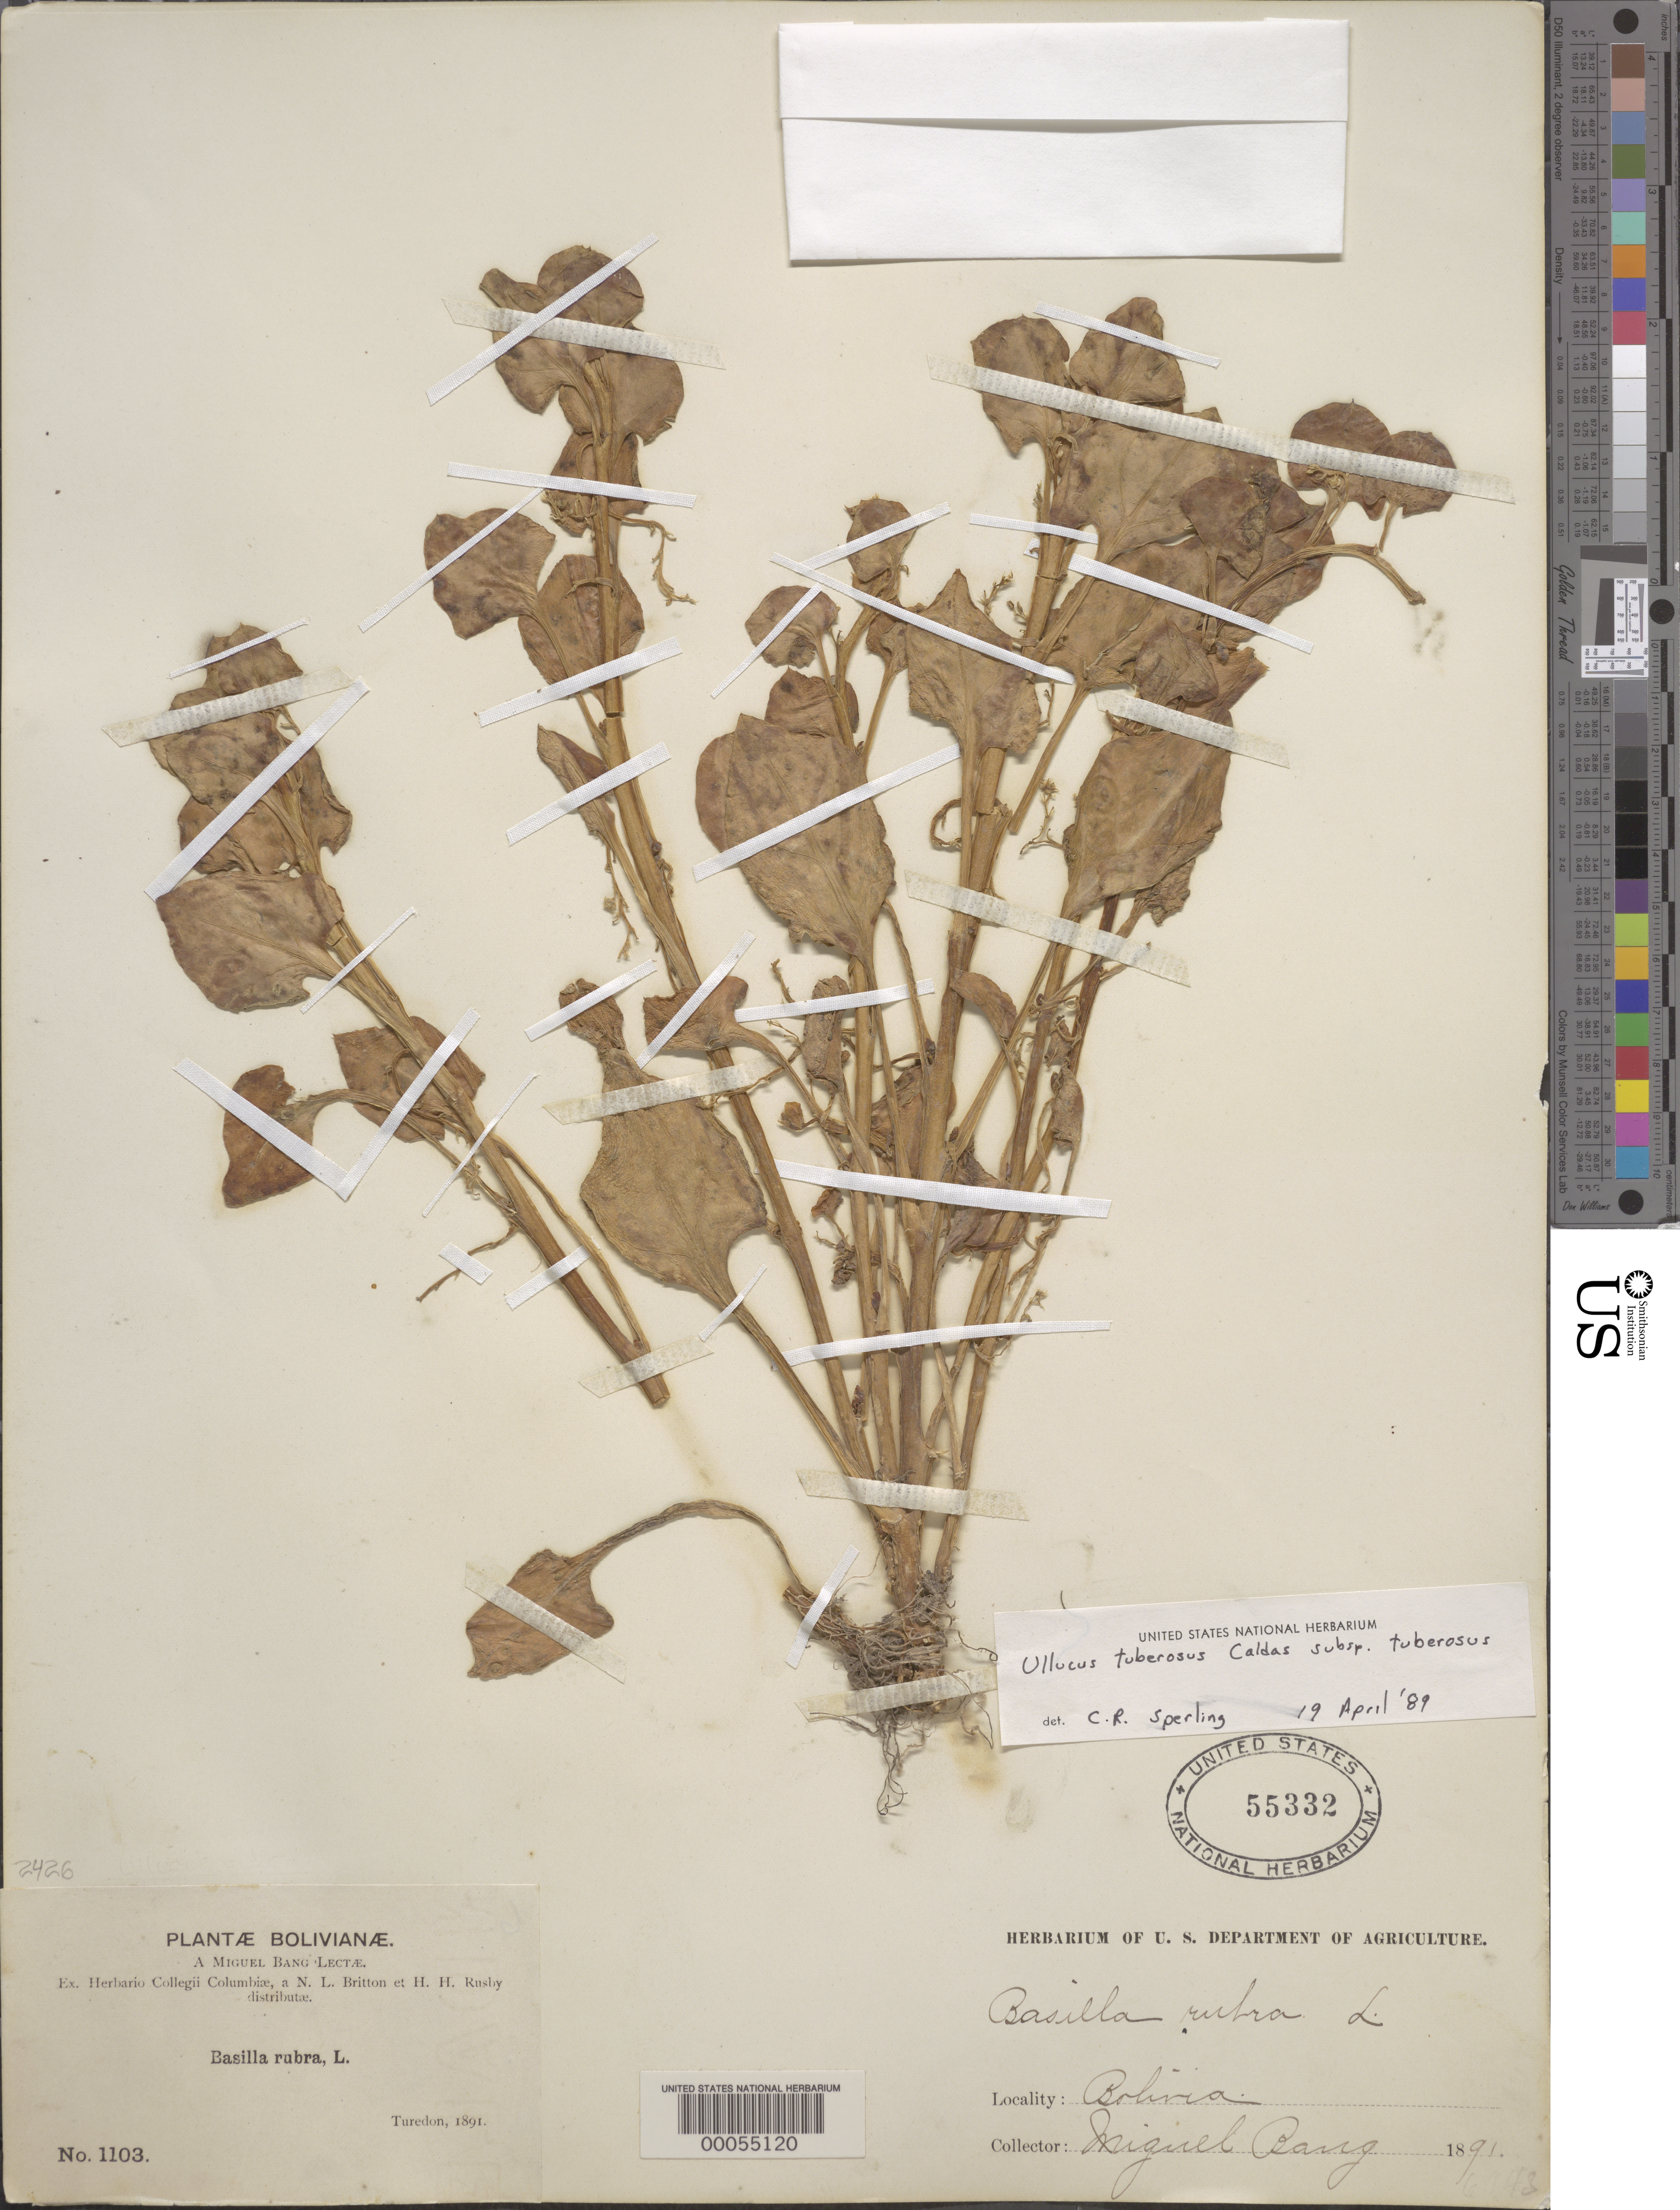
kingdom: Plantae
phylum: Tracheophyta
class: Magnoliopsida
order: Caryophyllales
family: Basellaceae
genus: Ullucus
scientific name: Ullucus tuberosus subsp. tuberosus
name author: Caldas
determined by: Sperling, C. R.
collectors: M. Bang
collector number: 1103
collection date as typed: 1891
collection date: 1891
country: Bolivia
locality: Turedon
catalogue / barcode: US 55332